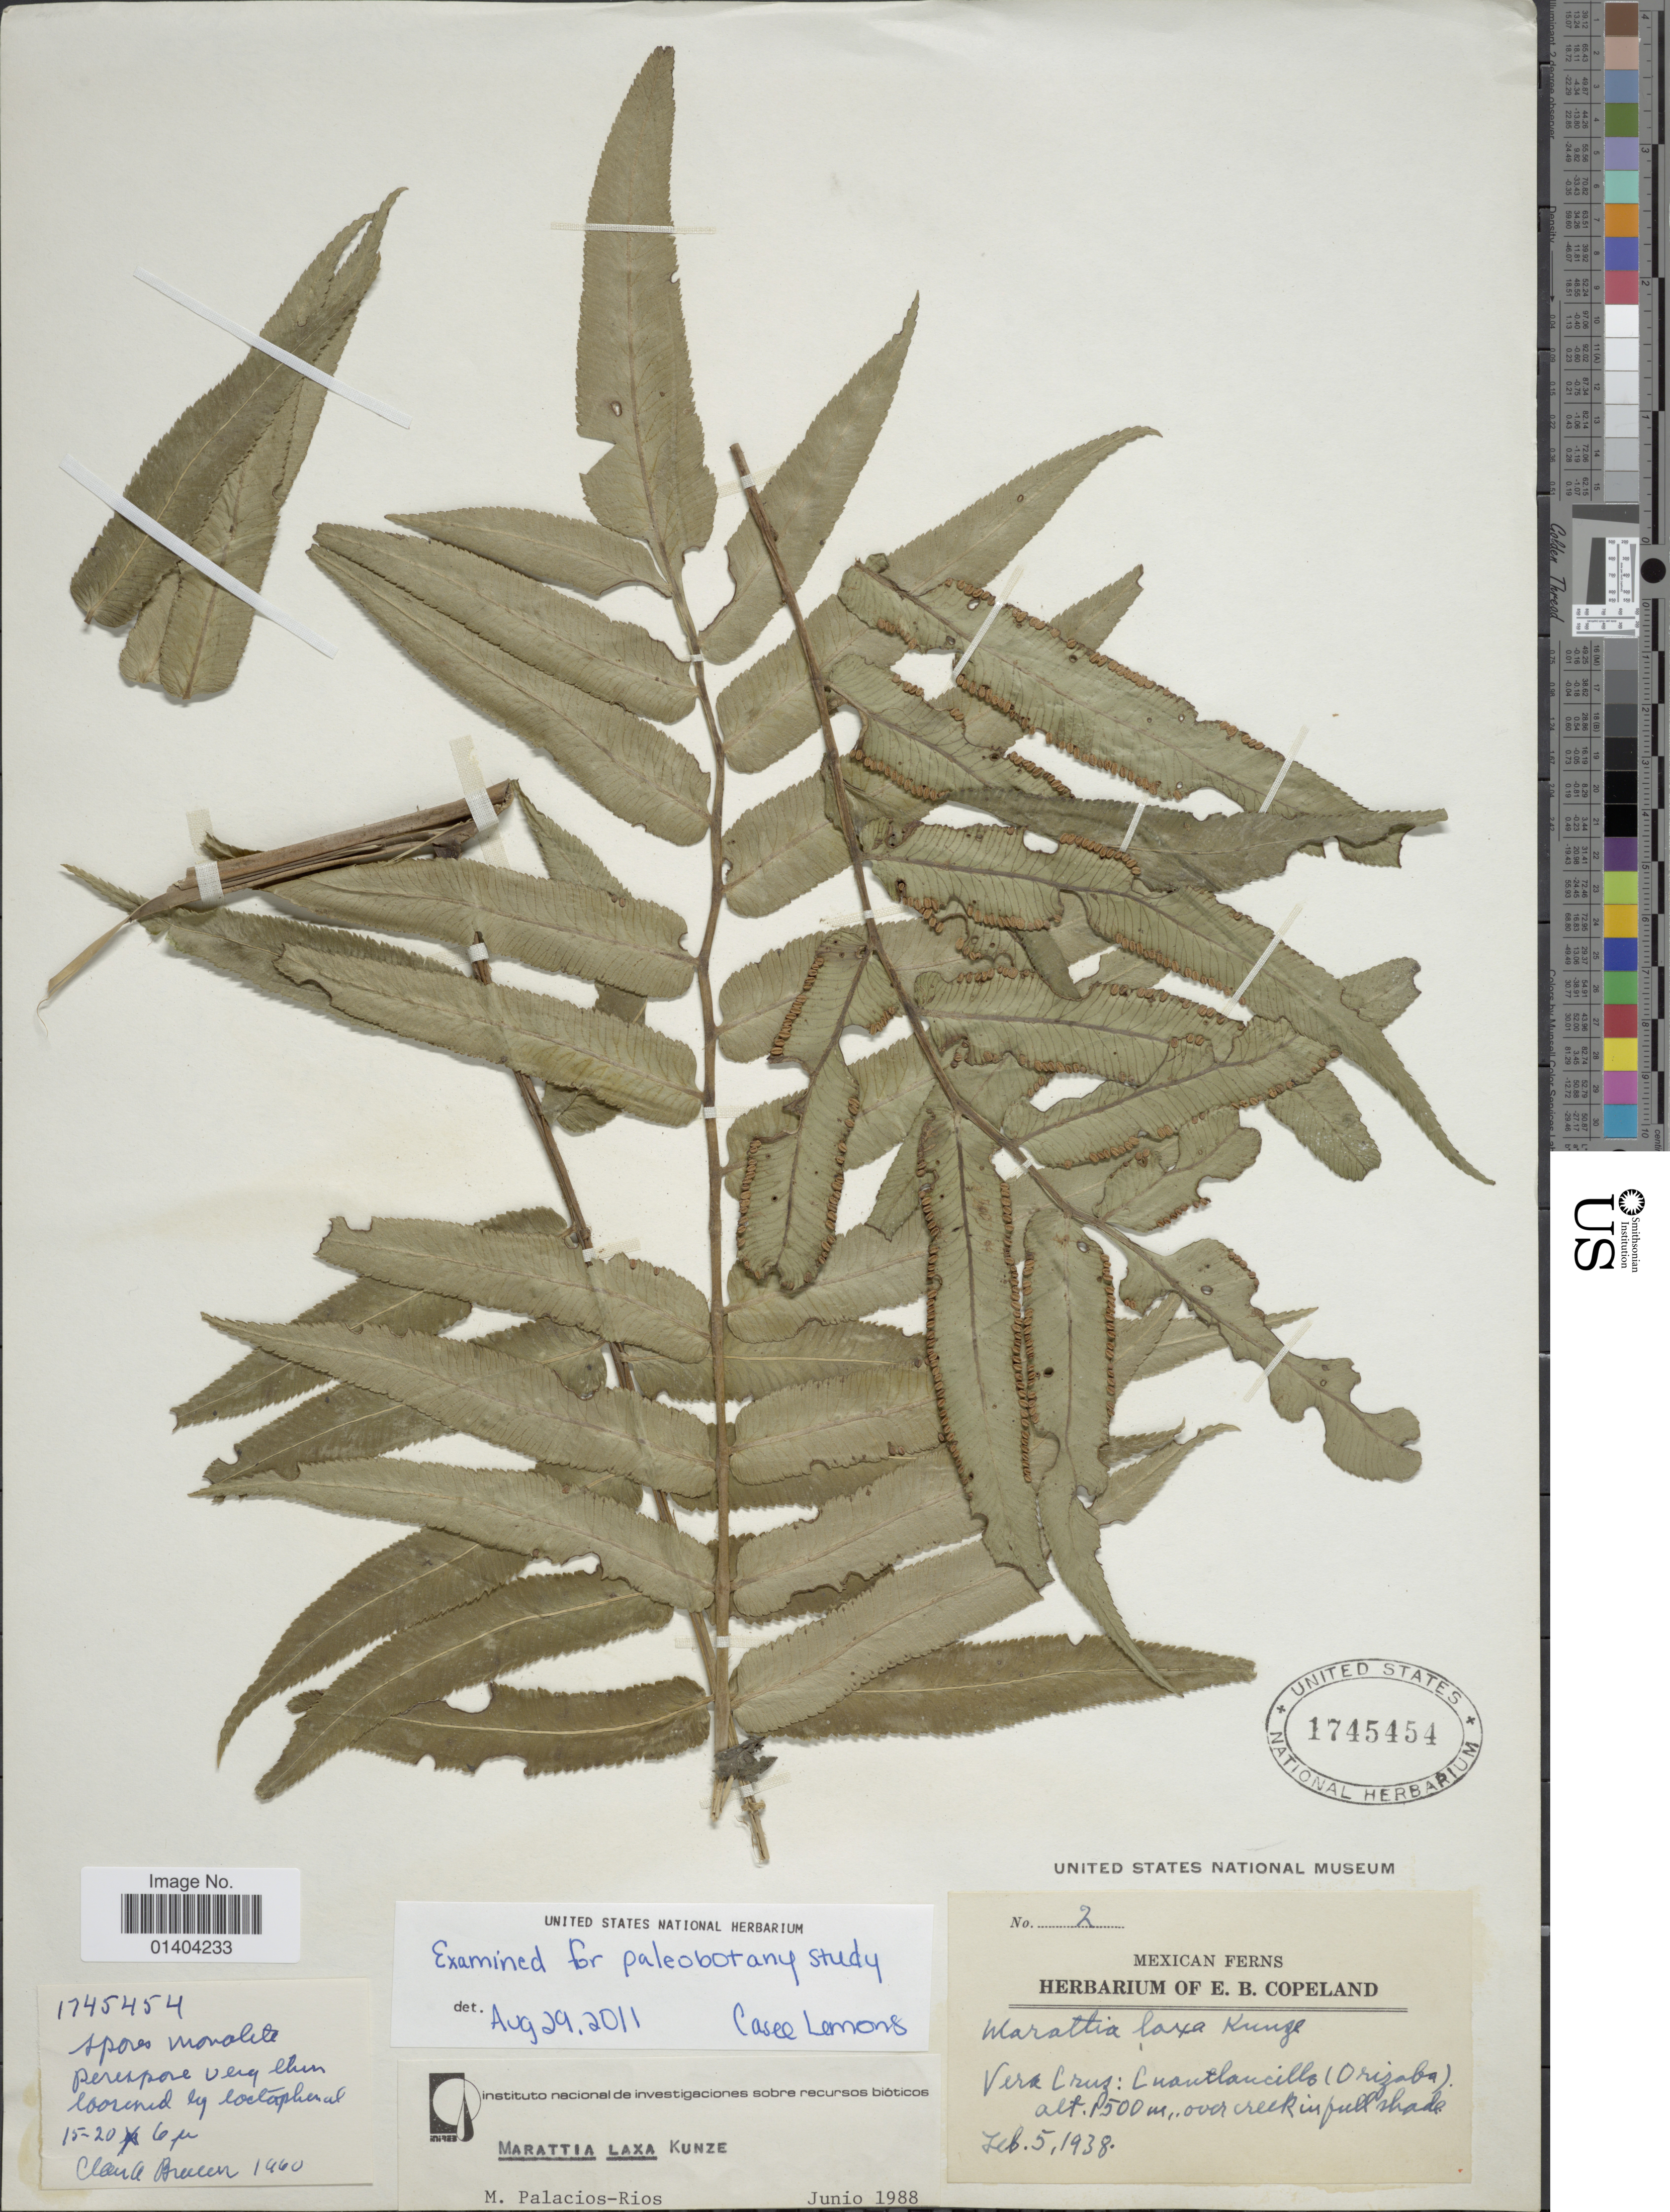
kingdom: Plantae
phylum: Tracheophyta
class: Polypodiopsida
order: Marattiales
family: Marattiaceae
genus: Marattia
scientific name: Marattia laxa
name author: Kunze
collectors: ex herb. E. B. Copeland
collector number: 2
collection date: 1938-02-05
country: Mexico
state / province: Veracruz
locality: Cuautlancillo Orizaba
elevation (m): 1500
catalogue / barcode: US 1745454